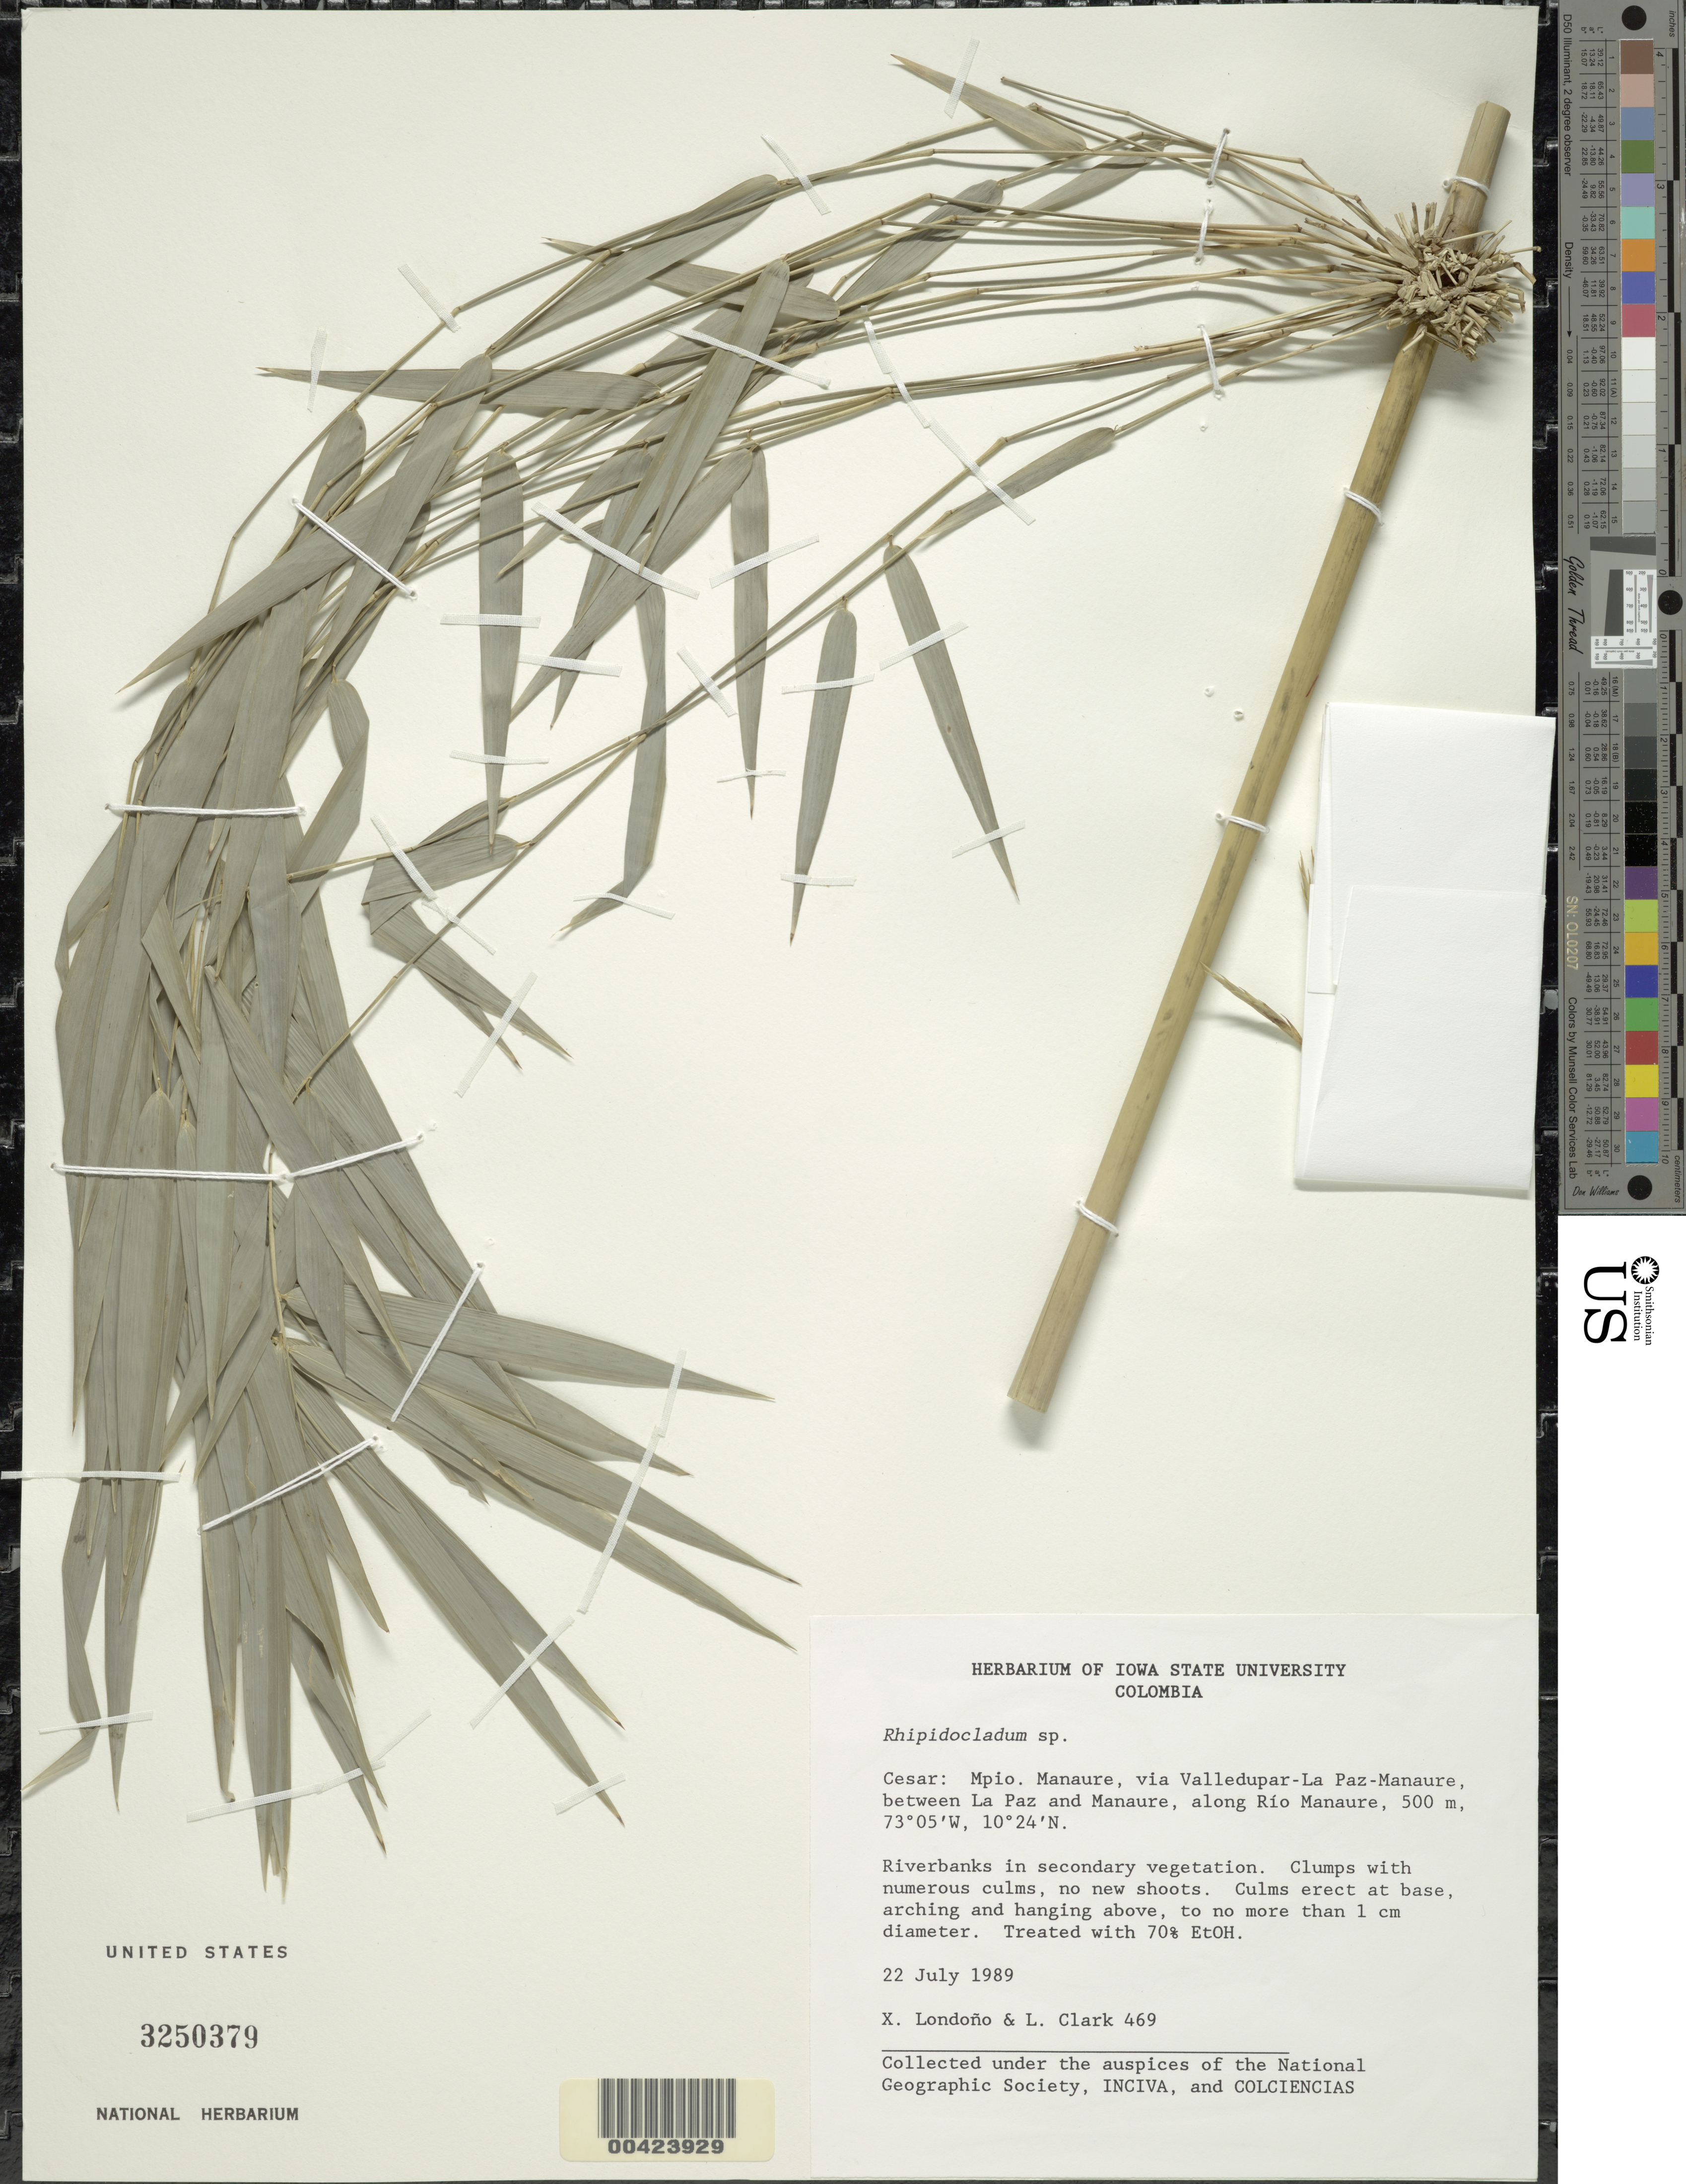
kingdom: Plantae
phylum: Tracheophyta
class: Liliopsida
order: Poales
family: Poaceae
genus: Rhipidocladum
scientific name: Rhipidocladum sp.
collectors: X. Londoño & L. G. Clark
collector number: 469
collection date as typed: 22 Jul 1989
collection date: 1989-07-22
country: Colombia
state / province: César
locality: Manaure Mun. (?), via Valledupar - La Paz - Manaure; between La Paz and Manaure, along Rio Manaure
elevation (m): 500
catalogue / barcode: US 3250379